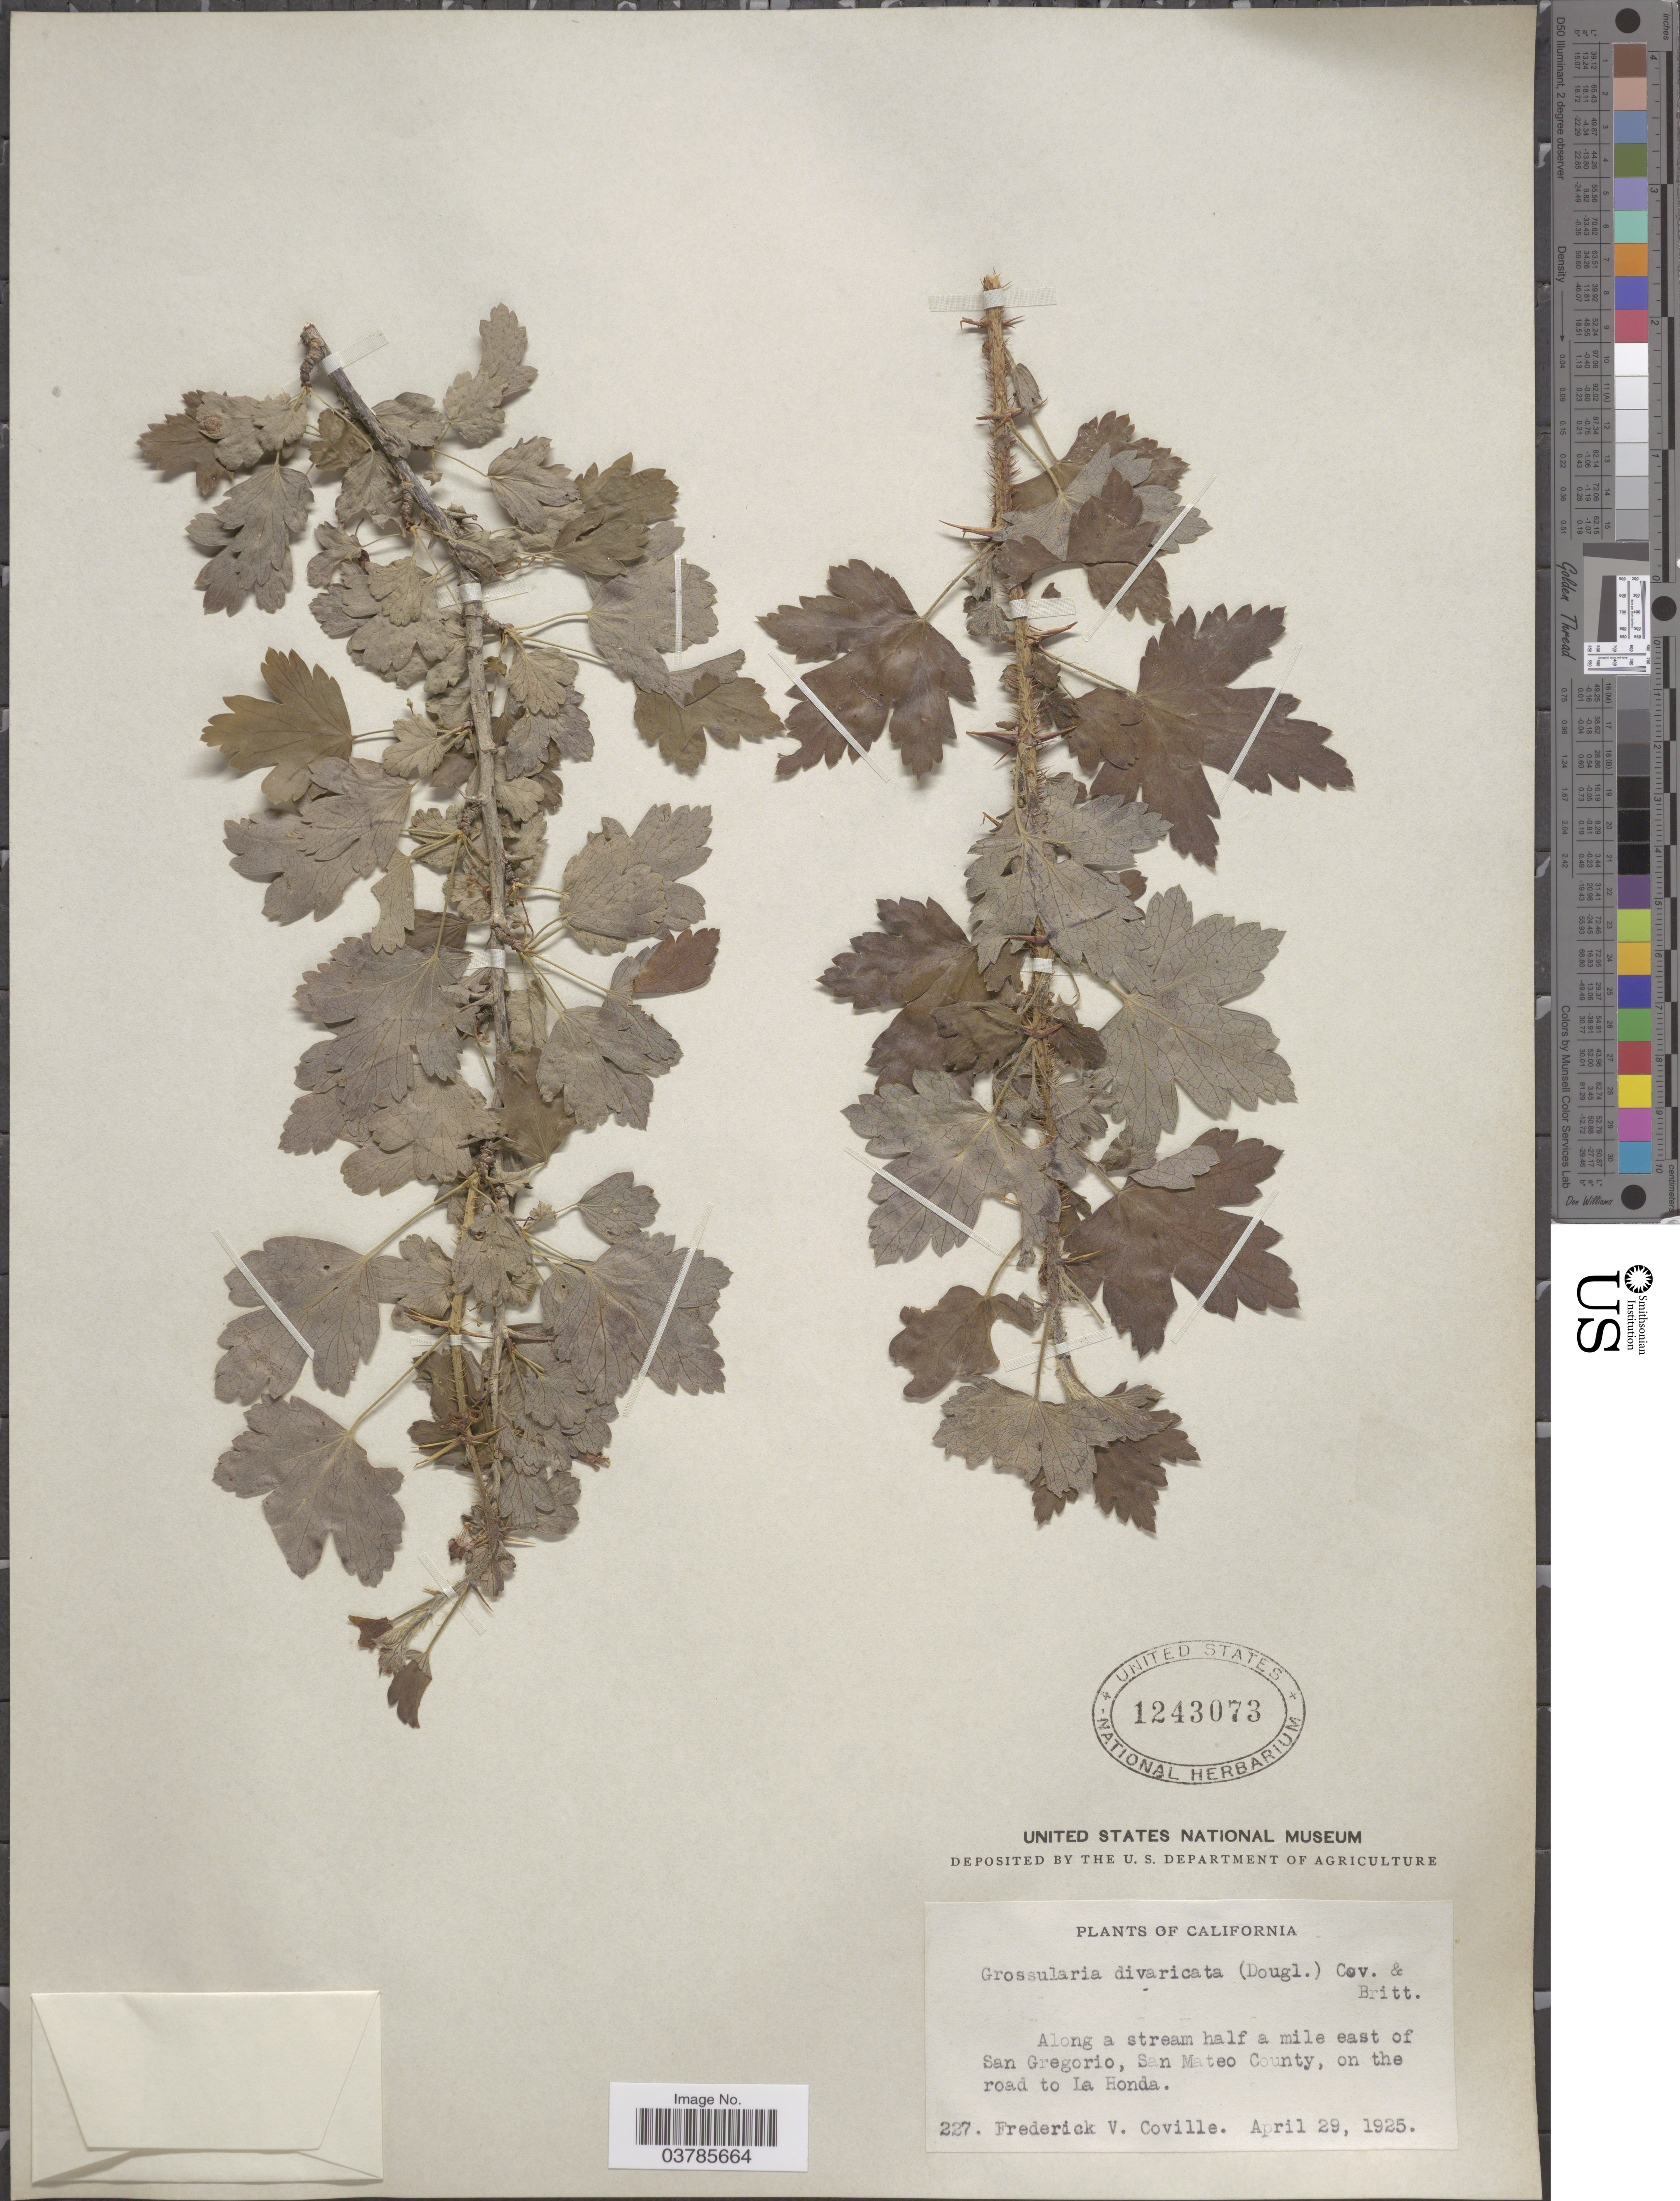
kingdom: Plantae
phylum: Tracheophyta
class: Magnoliopsida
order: Saxifragales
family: Grossulariaceae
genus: Ribes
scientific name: Ribes divaricatum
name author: Douglas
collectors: F. V. Coville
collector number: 227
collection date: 1925-04-29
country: United States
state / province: California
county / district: San Mateo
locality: Along a stream half a mile east of San Gregorio, San Mateo County, on the road to La Honda.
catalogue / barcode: US 1243073